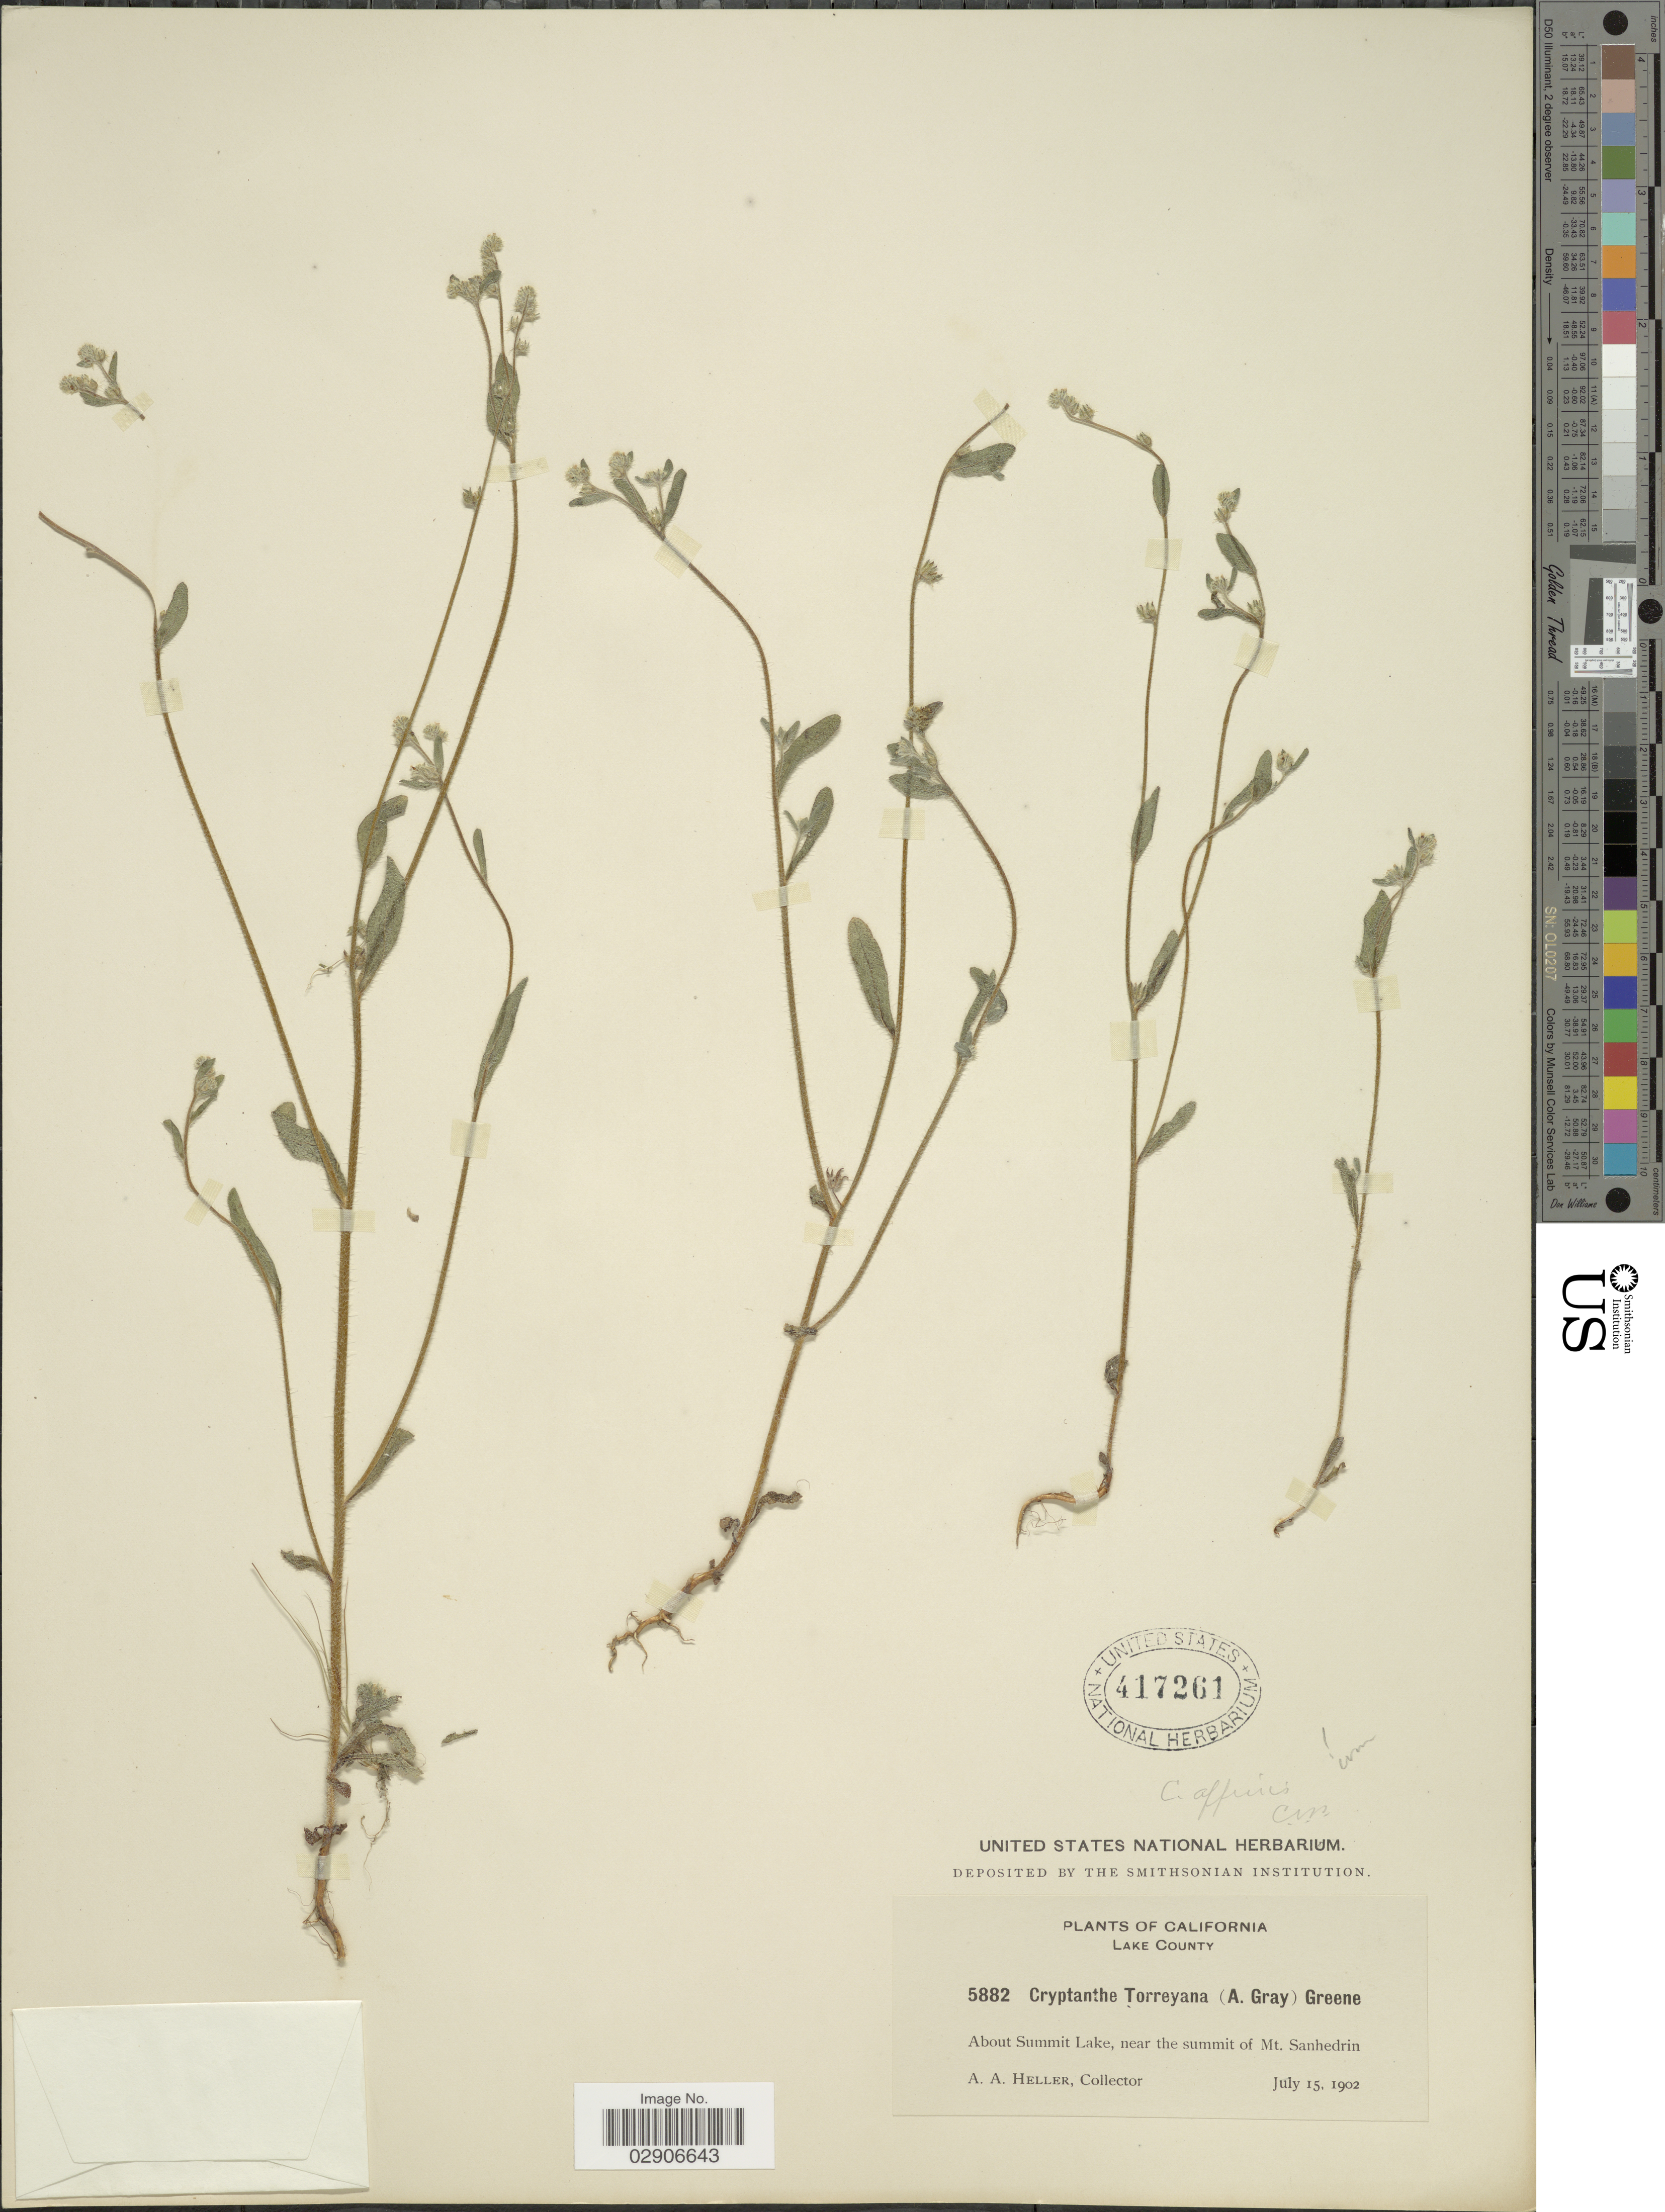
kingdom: Plantae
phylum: Tracheophyta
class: Magnoliopsida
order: Boraginales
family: Boraginaceae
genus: Cryptantha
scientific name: Cryptantha affinis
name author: (A. Gray) Greene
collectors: A. A. Heller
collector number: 5882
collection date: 1902-07-15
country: United States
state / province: California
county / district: Lake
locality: About Summit Lake, near the summit of Mt. Sanhedrin. California. Lake County.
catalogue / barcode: US 417261